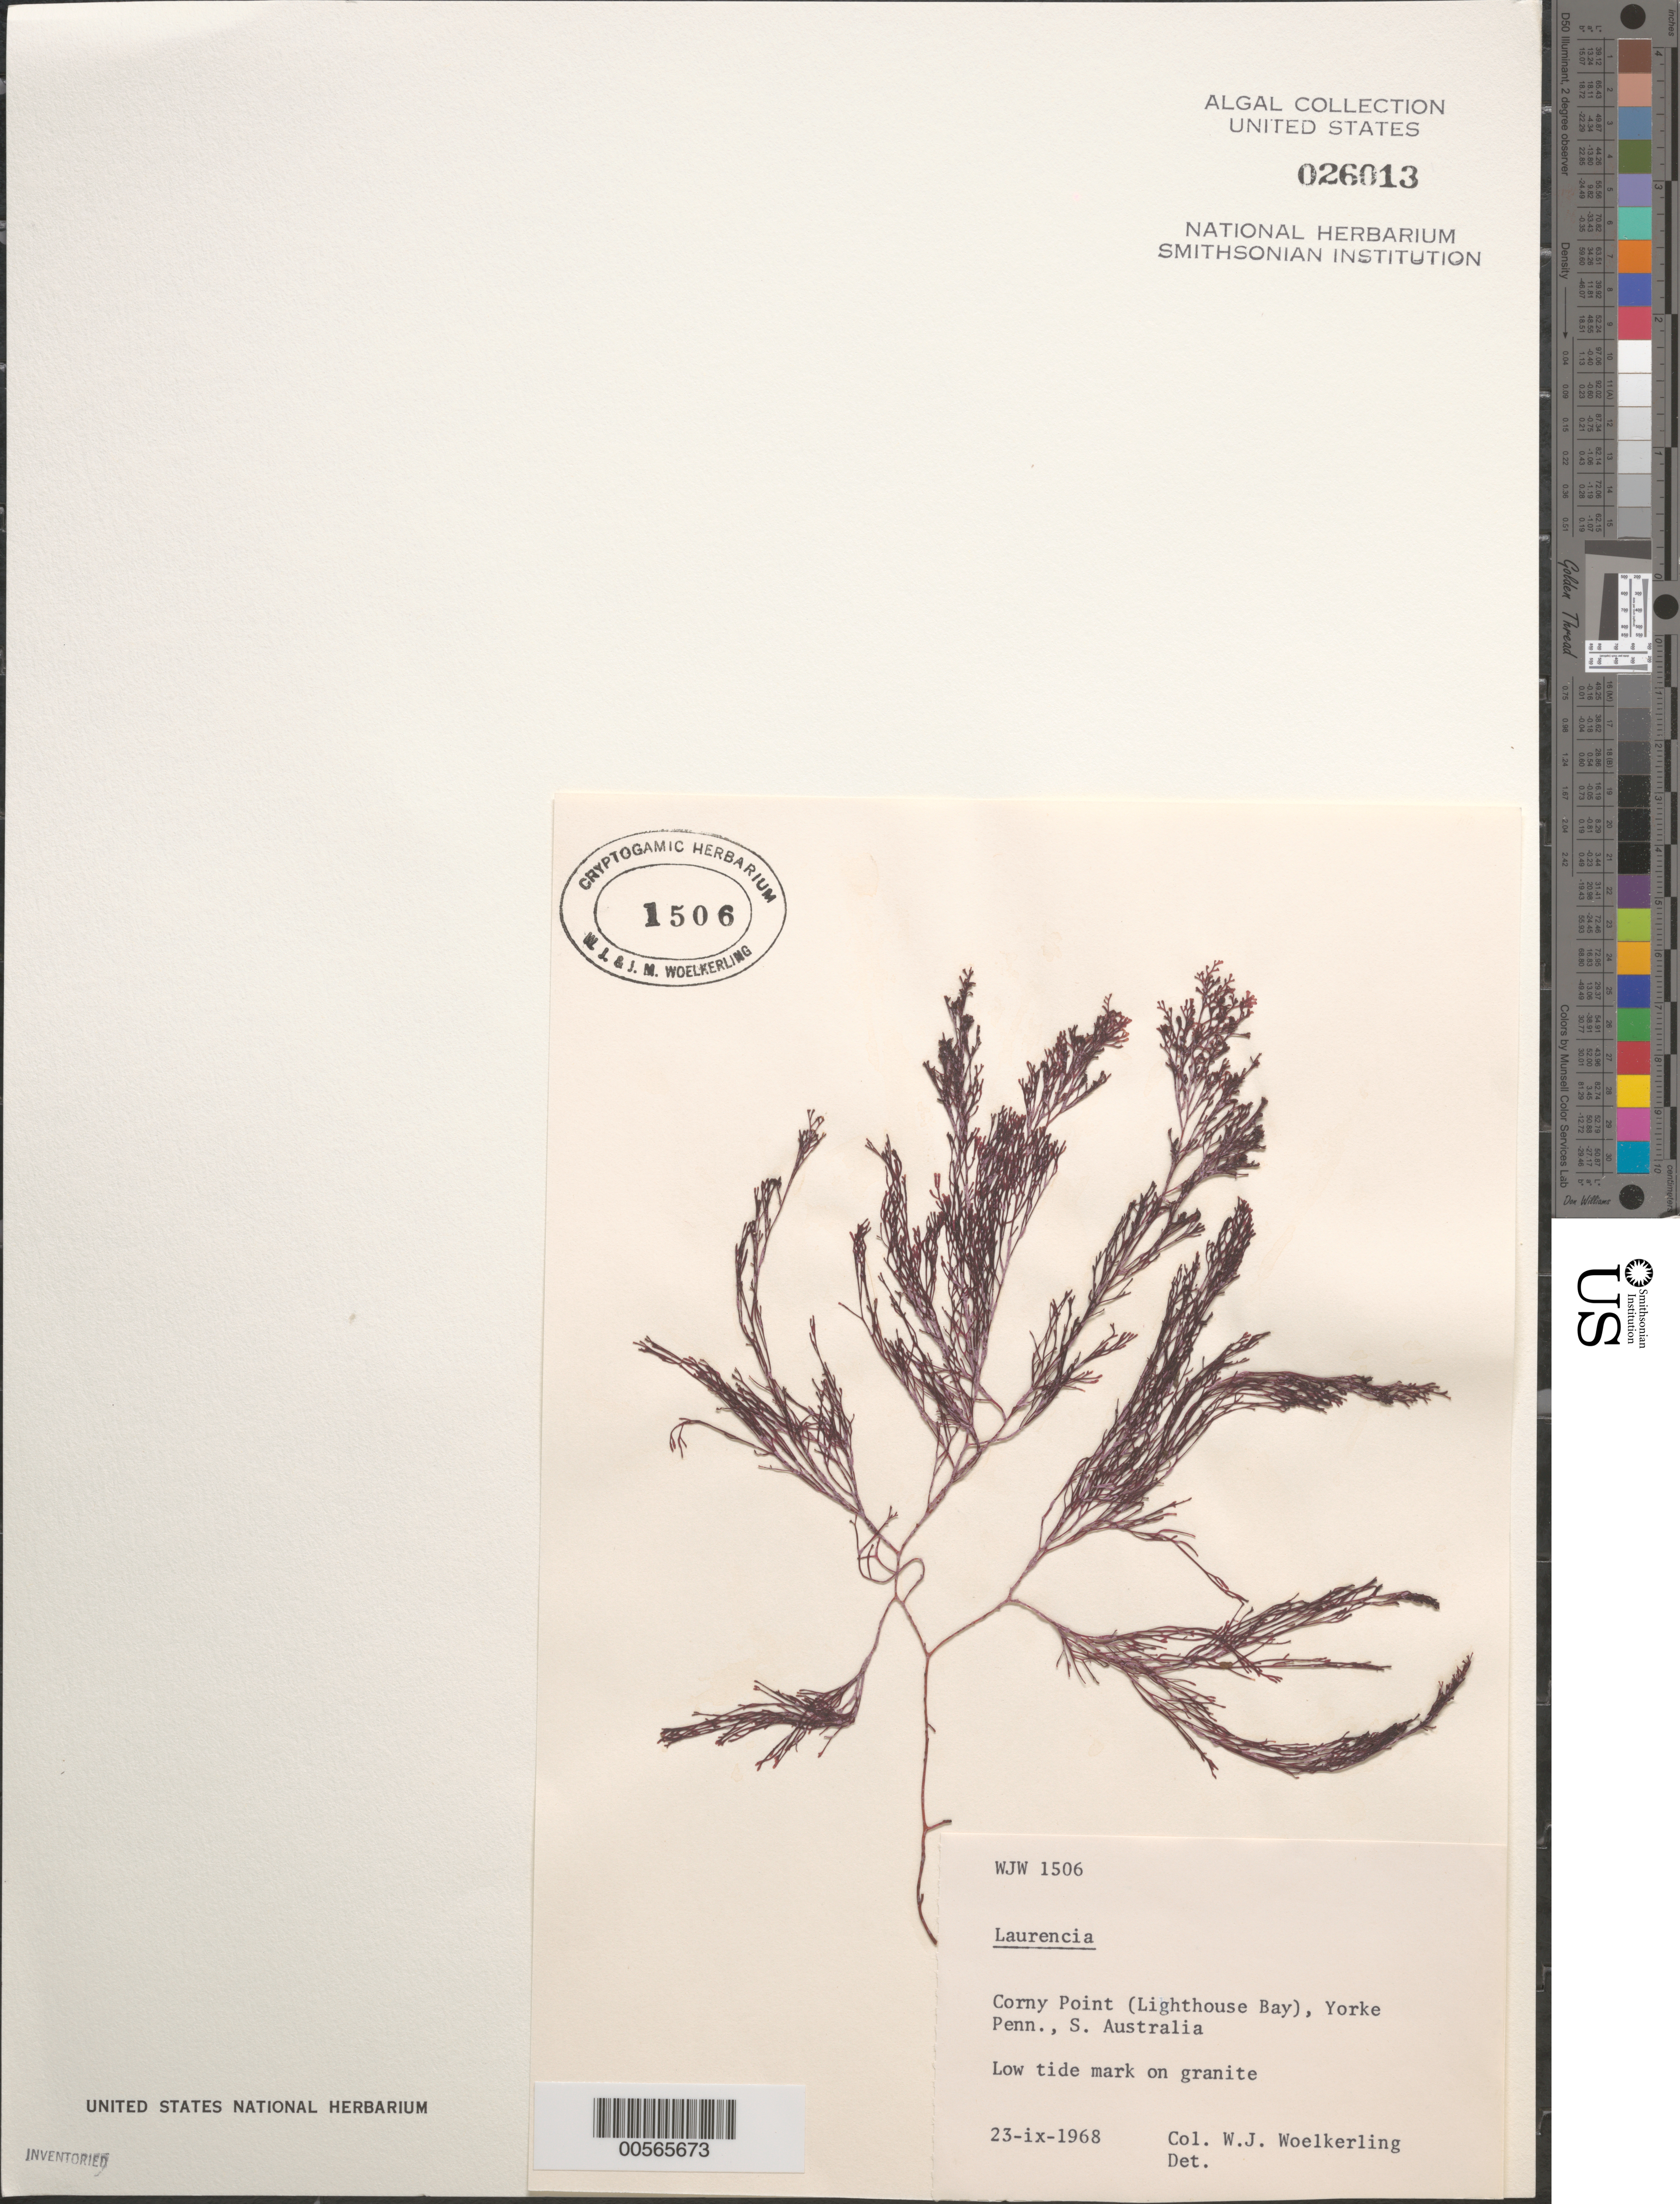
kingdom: Plantae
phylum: Rhodophyta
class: Florideophyceae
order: Ceramiales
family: Rhodomelaceae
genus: Laurencia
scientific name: Laurencia sp.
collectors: W. Woelkerling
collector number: WJW 1506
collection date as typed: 23 Sep 1968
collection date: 1968-09-23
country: Australia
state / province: South Australia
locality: Corny point, lighthouse bay, yorke peninsula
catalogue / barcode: US 26013